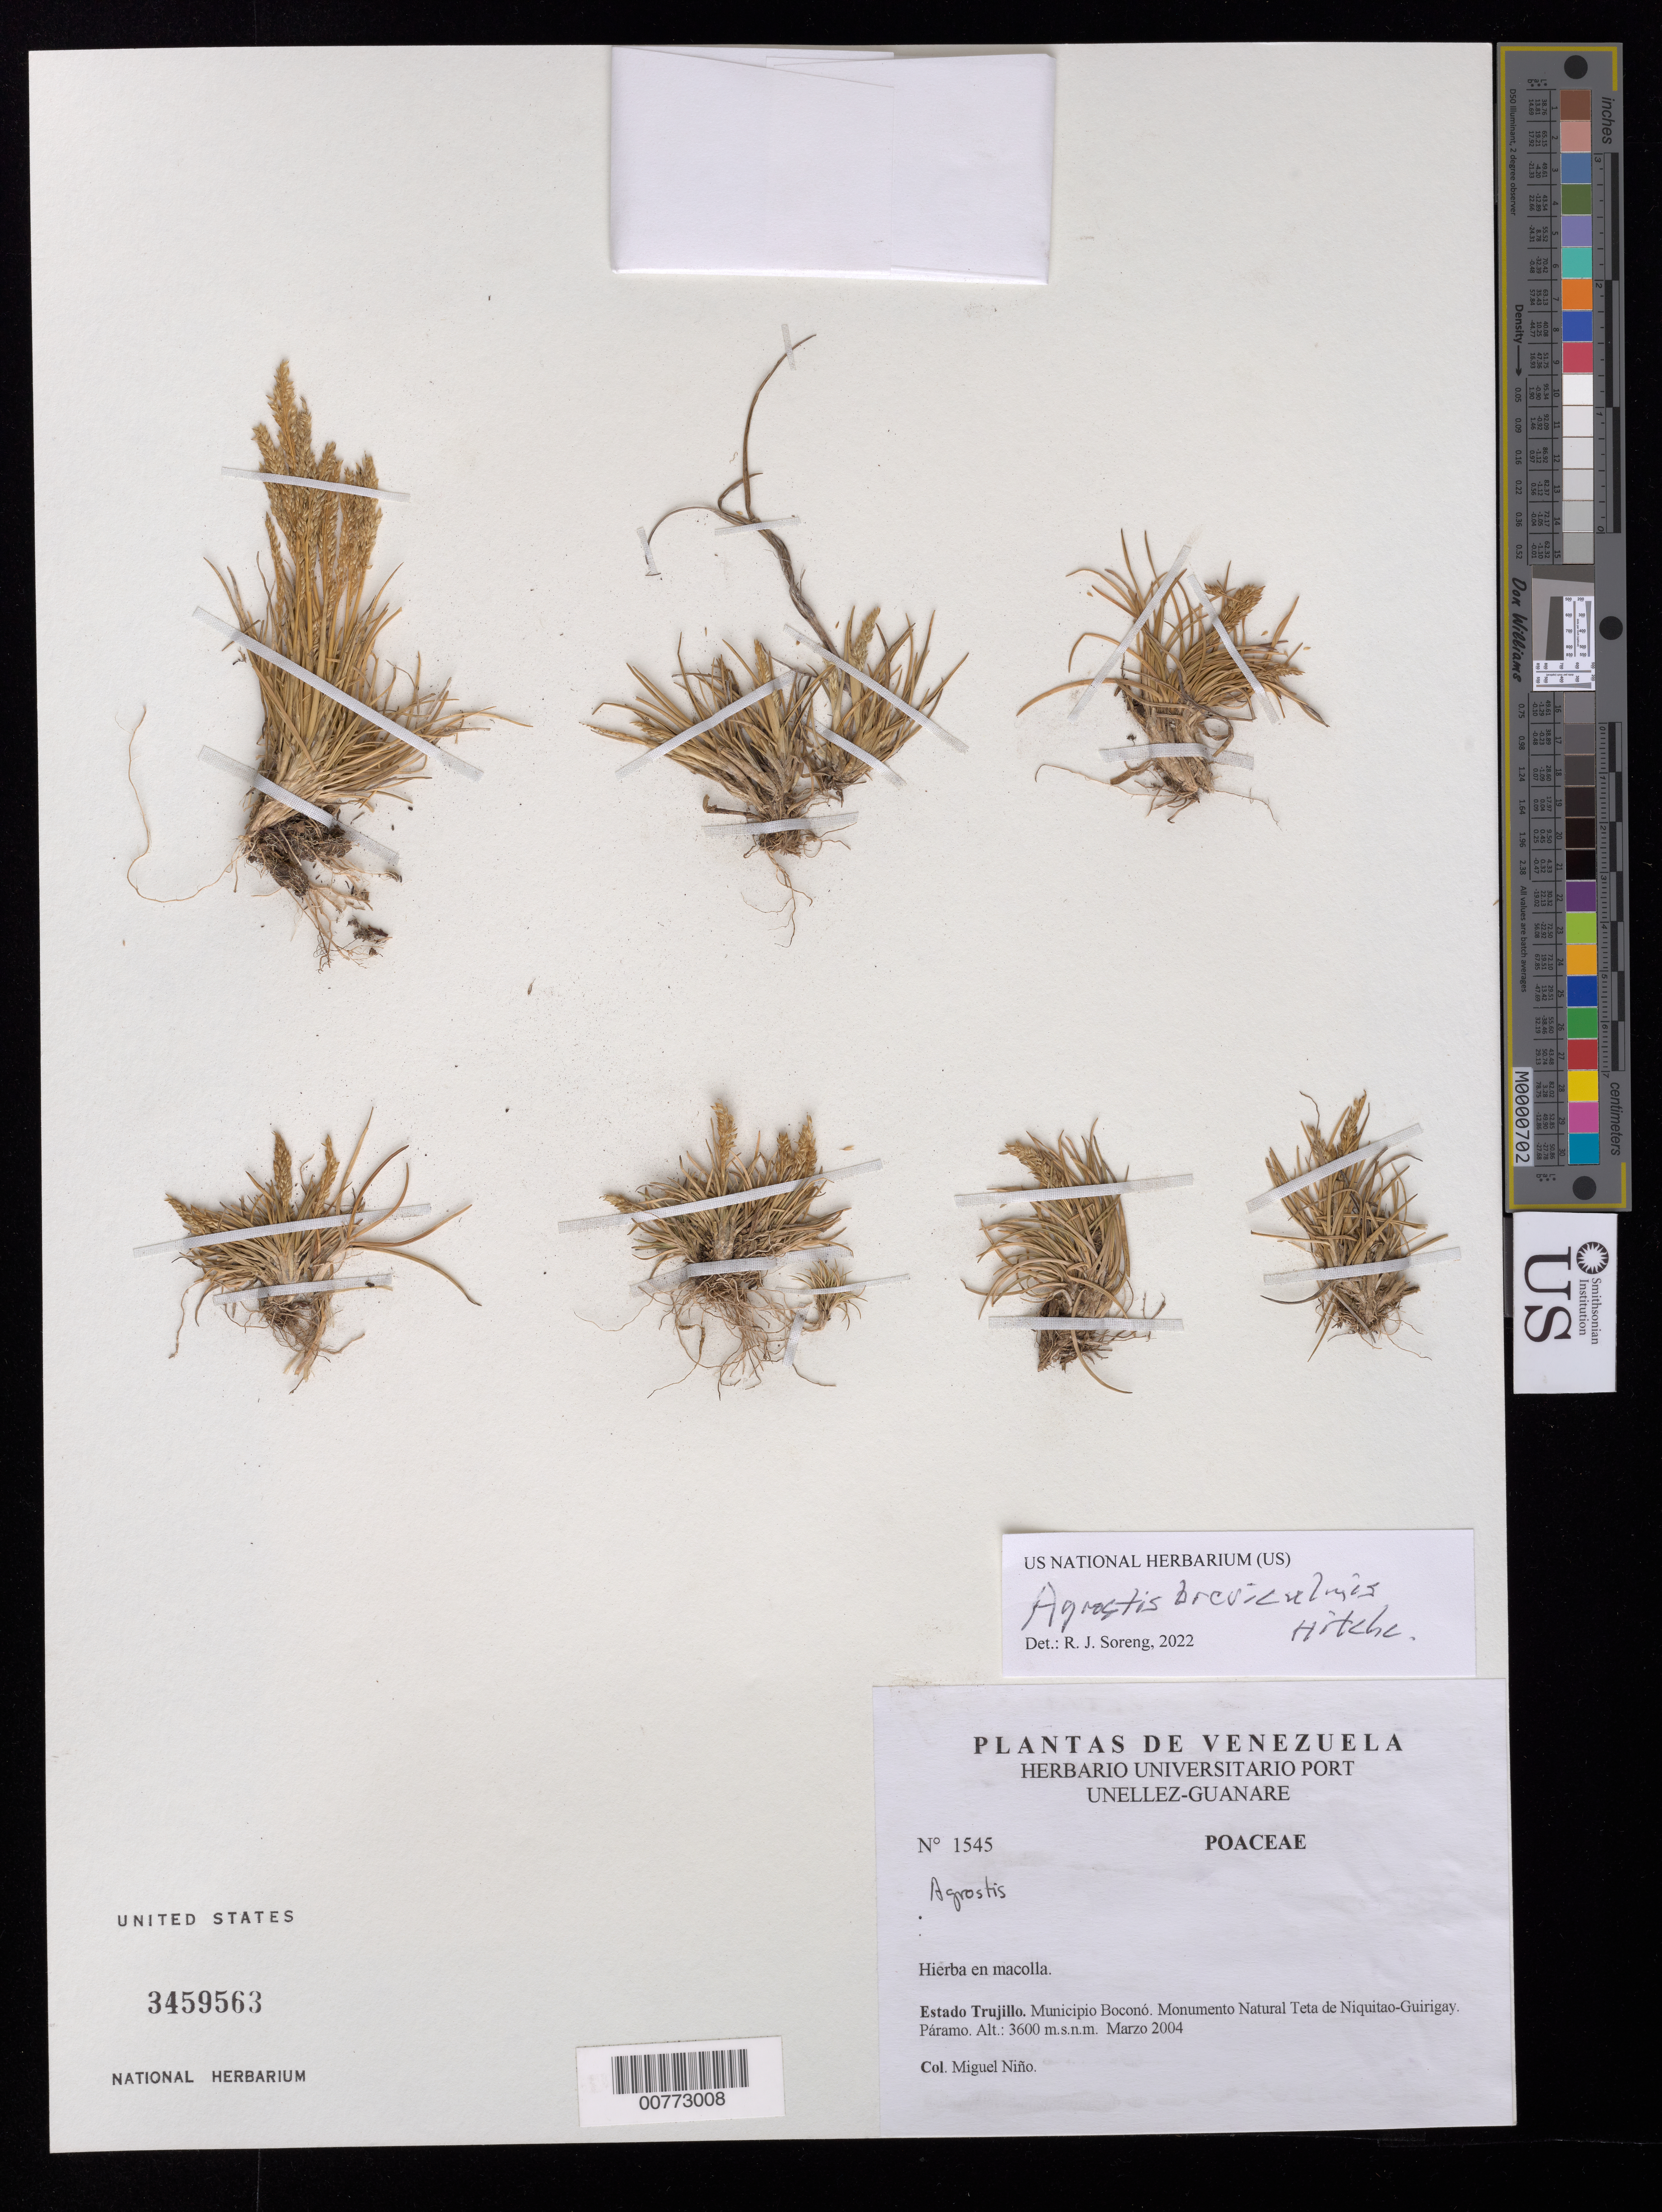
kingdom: Plantae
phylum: Tracheophyta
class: Liliopsida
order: Poales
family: Poaceae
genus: Agrostis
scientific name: Agrostis breviculmis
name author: Hitchc.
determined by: Soreng, Robert J., Research Associate (BOT), Smithsonian Institution - National Museum of Natural History (UNITED STATES)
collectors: S. M. Niño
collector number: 1545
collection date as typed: Mar 2004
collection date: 2004-03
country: Venezuela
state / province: Trujillo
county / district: Boconó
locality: Monumento Natural Teta de Niquitao-Guirigay.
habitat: Páramo.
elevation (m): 3600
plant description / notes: PORT, US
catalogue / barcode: US 3459563